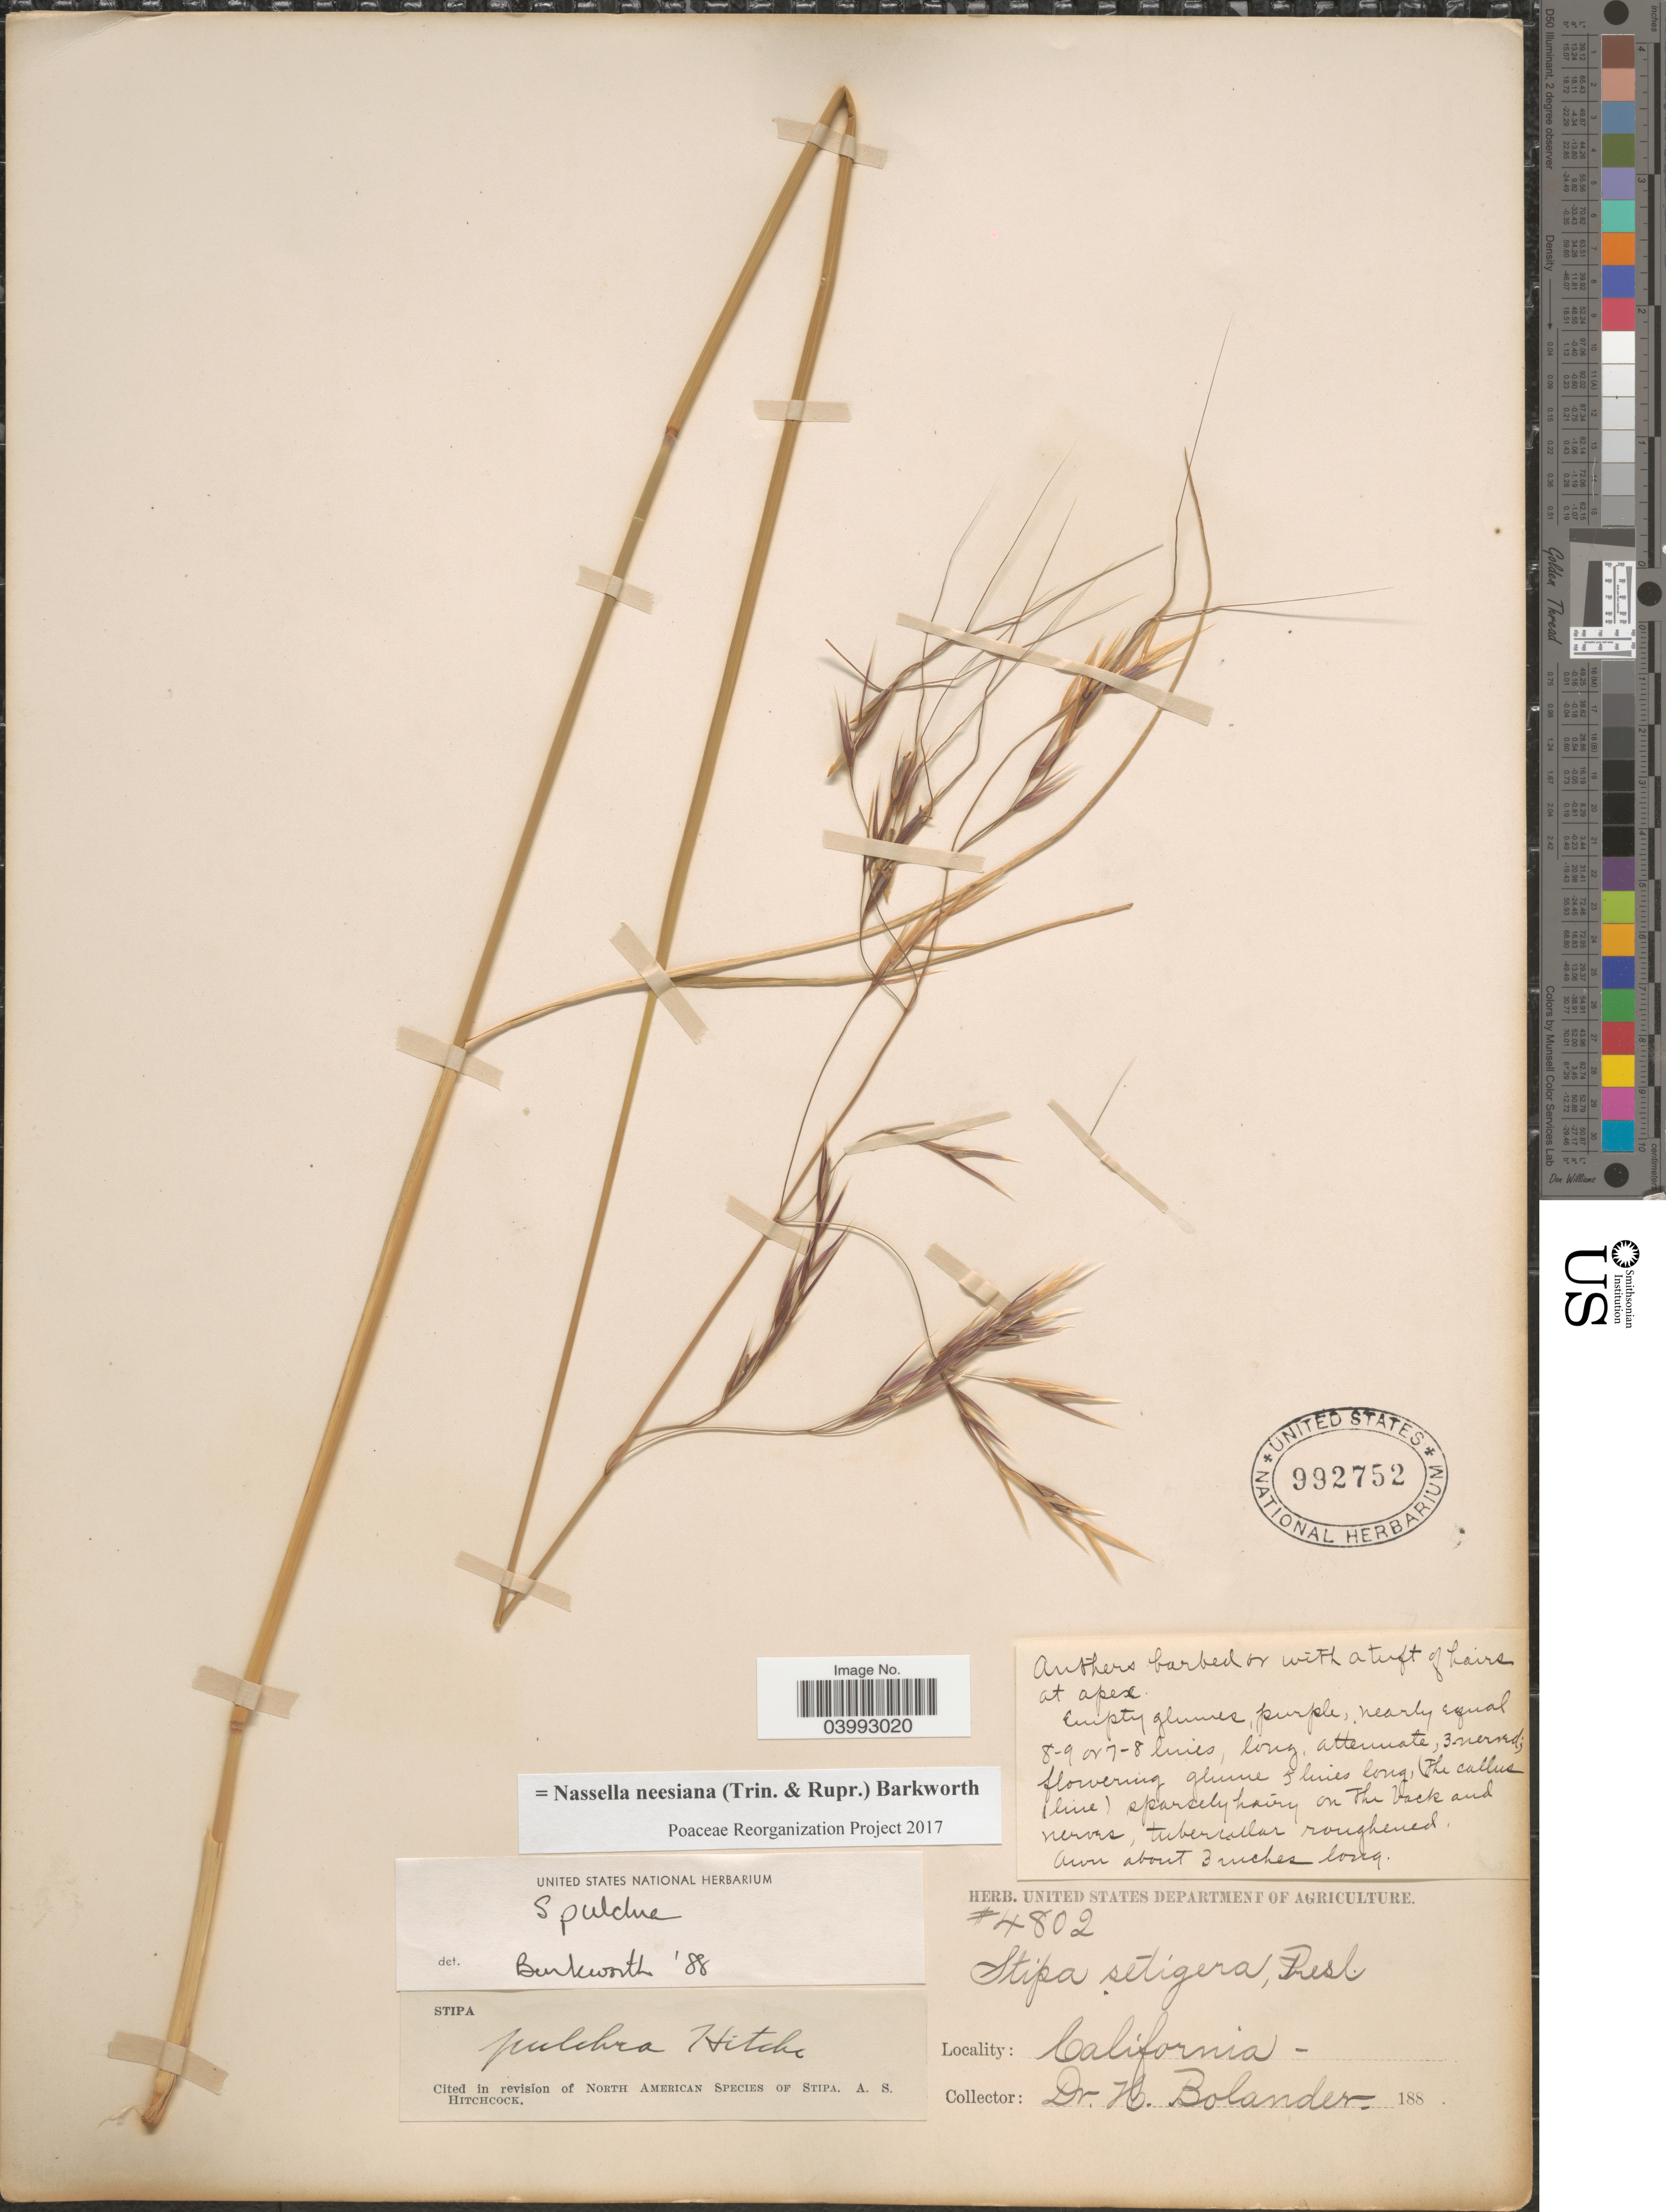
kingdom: Plantae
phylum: Tracheophyta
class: Liliopsida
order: Poales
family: Poaceae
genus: Nassella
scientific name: Nassella neesiana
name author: (Trin. & Rupr.) Barkworth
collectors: H. Bolander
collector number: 4802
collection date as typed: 188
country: United States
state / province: California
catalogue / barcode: US 992752